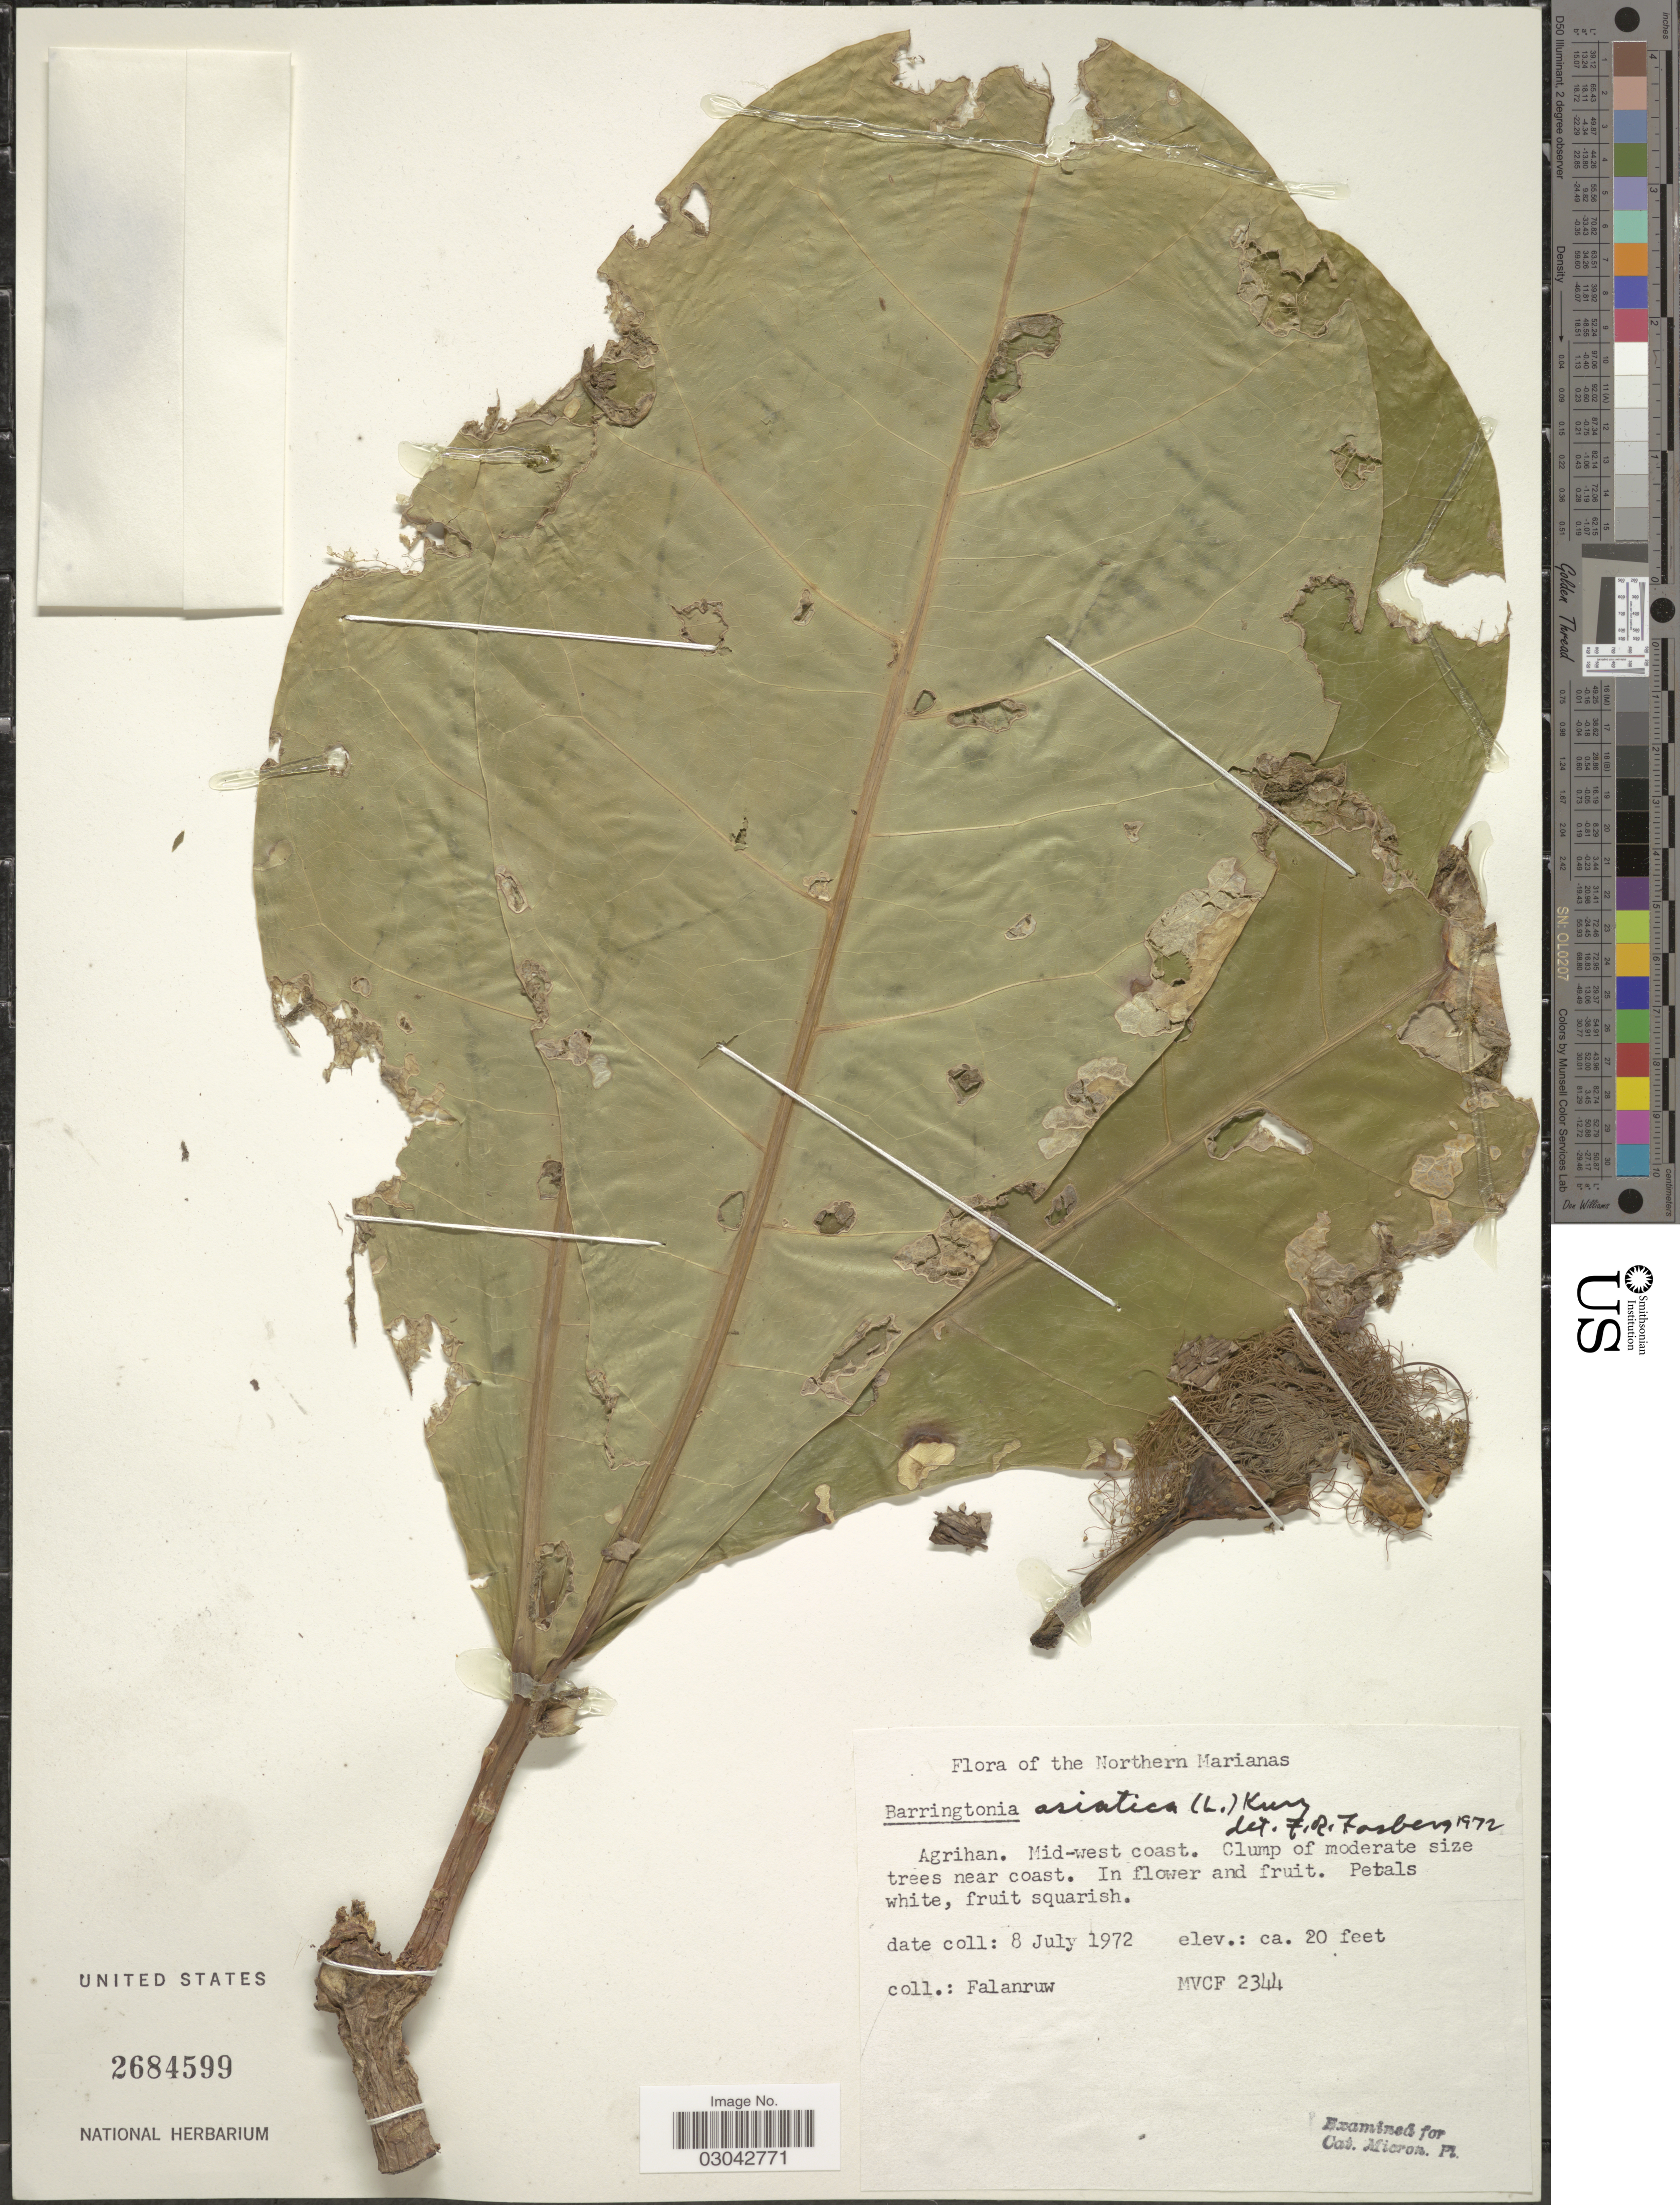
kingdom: Plantae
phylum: Tracheophyta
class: Magnoliopsida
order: Ericales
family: Lecythidaceae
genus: Barringtonia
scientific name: Barringtonia asiatica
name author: (L.) Kurz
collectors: Falanruw, --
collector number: MVCF2344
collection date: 1972-07-08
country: Northern Mariana Islands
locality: Northern Marianas. Agrihan. Mid-west coast.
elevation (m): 6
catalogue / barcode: US 2684599